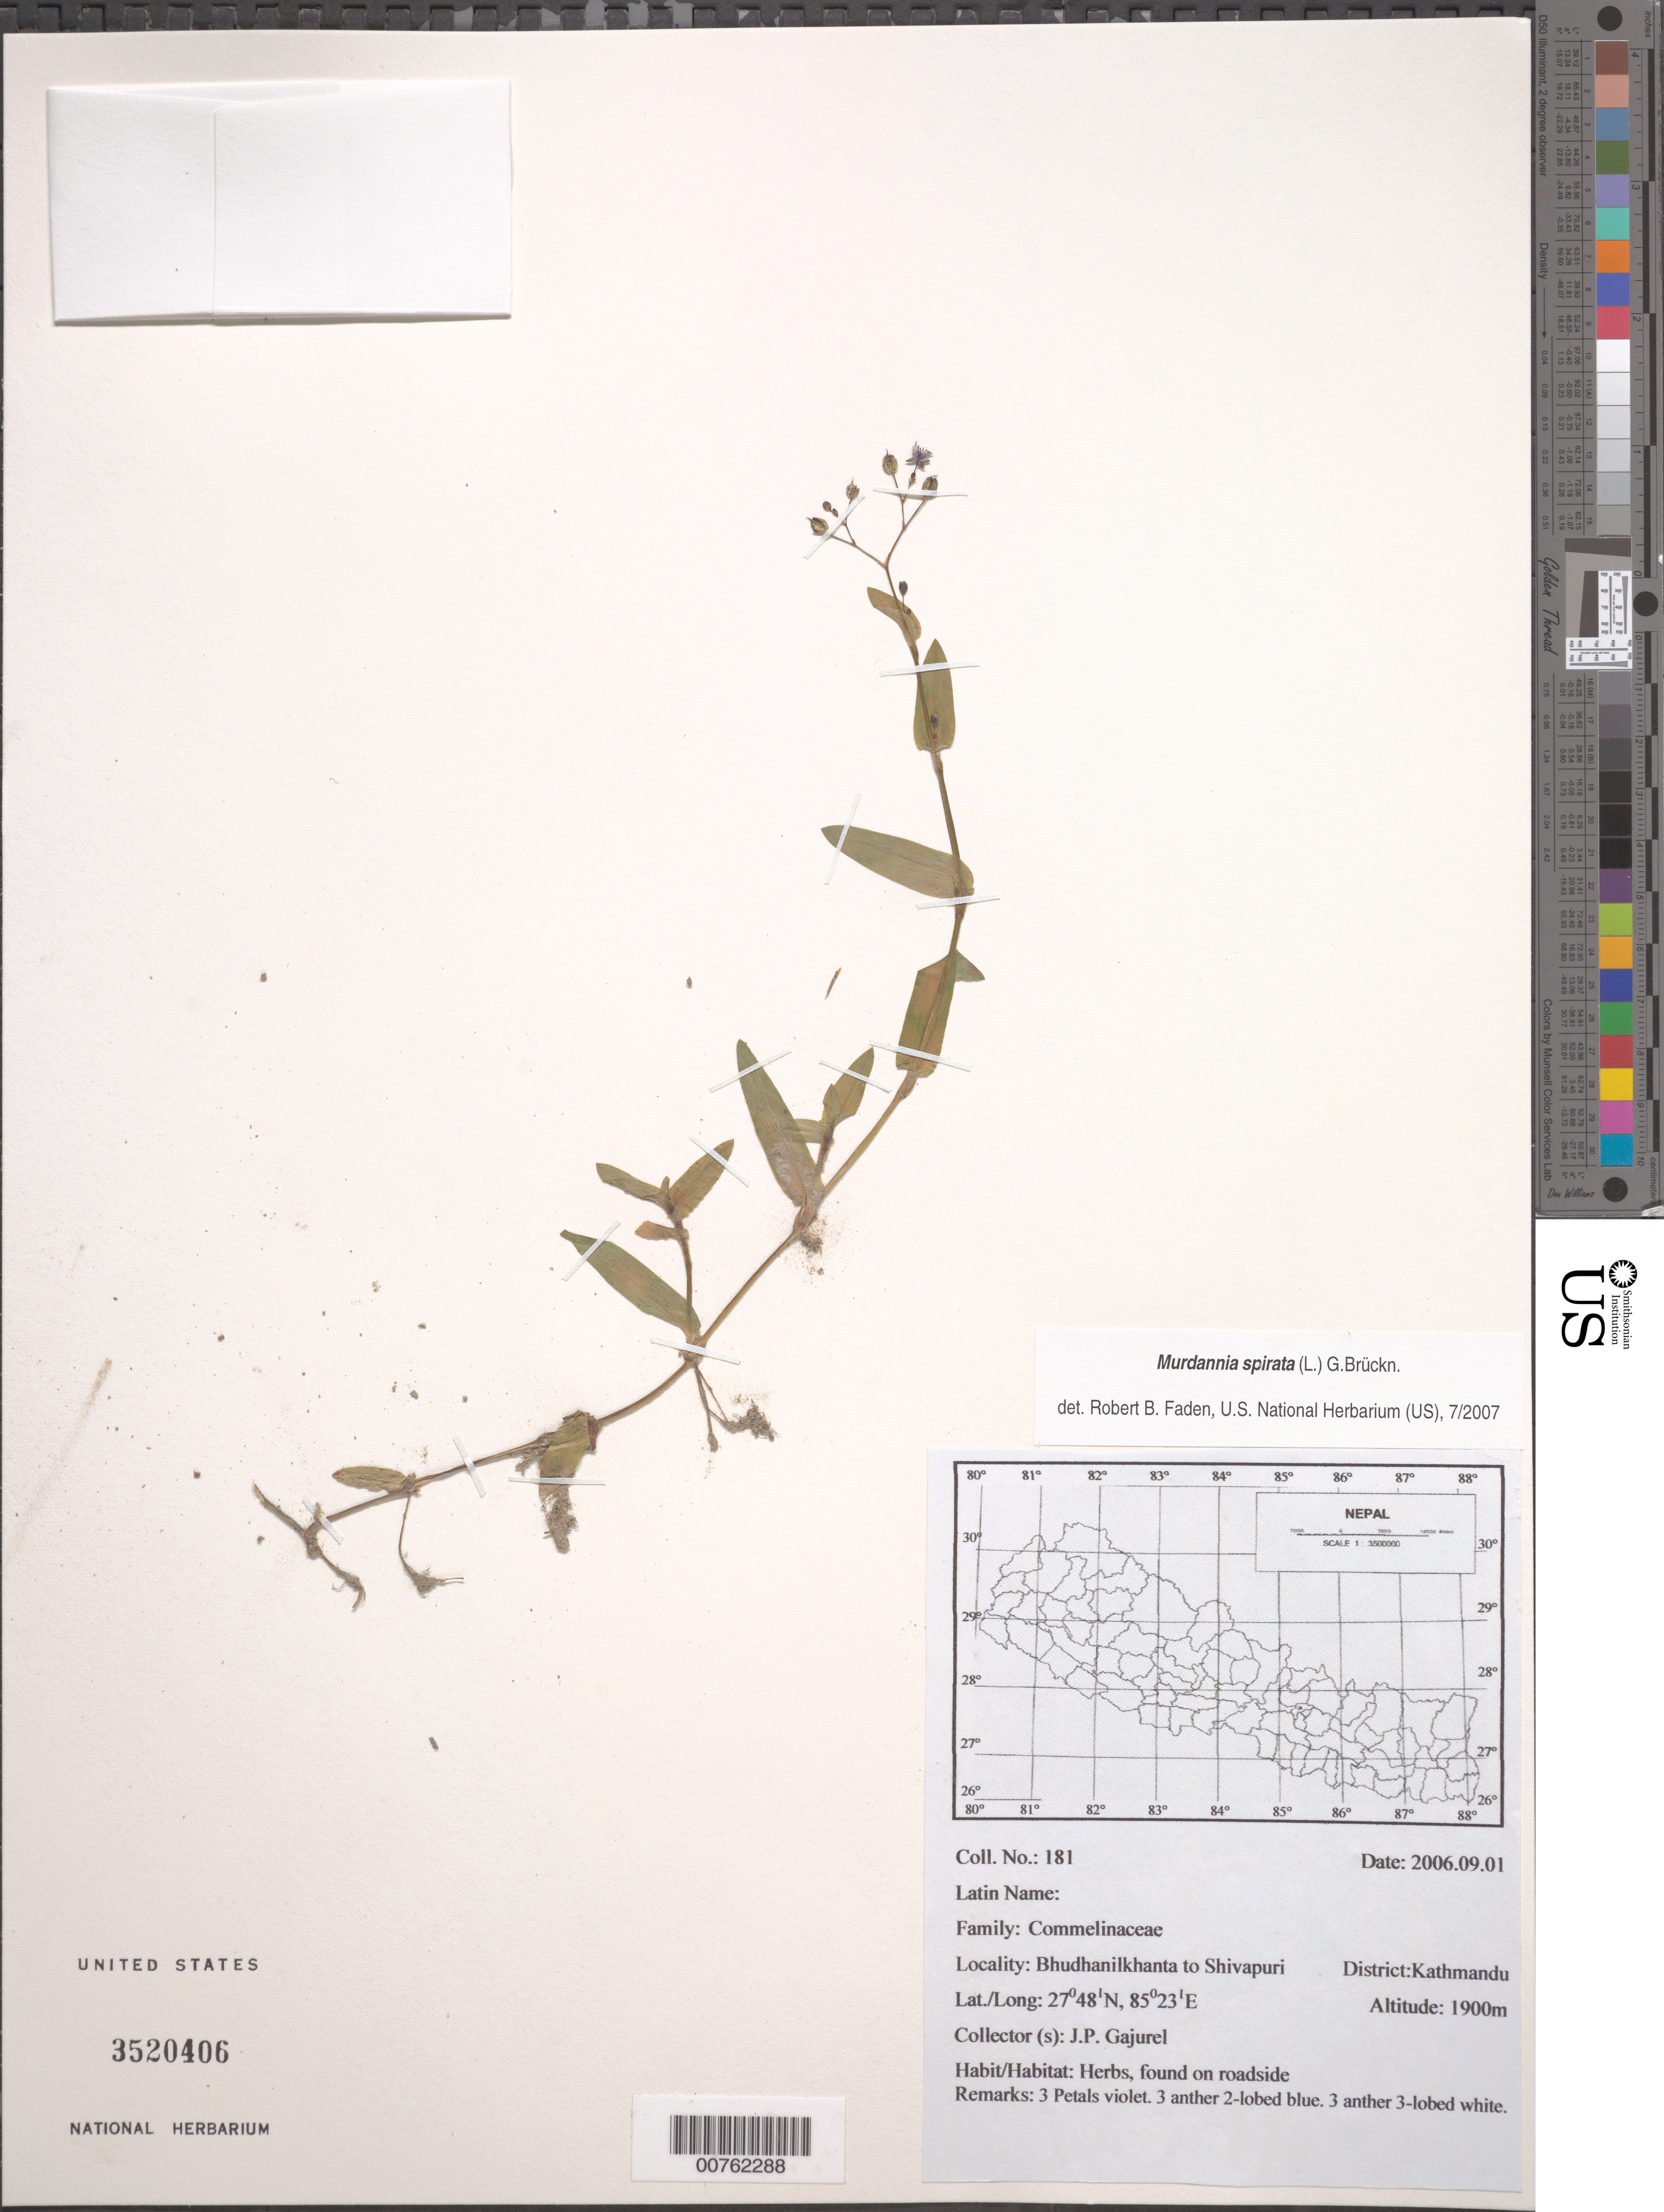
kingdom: Plantae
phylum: Tracheophyta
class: Liliopsida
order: Commelinales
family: Commelinaceae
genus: Murdannia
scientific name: Murdannia spirata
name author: (L.) G. Brückn.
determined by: Faden, Robert B., (US), Smithsonian Institution - National Museum of Natural History (UNITED STATES)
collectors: J. Gajurel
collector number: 181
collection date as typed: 01 Sep 2006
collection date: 2006-09-01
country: Nepal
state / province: Bagmati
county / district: Kathmandu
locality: Bhudhanilkhanta to Shivapuri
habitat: Herbs, found on roadside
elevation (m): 1900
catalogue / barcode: US 3520406